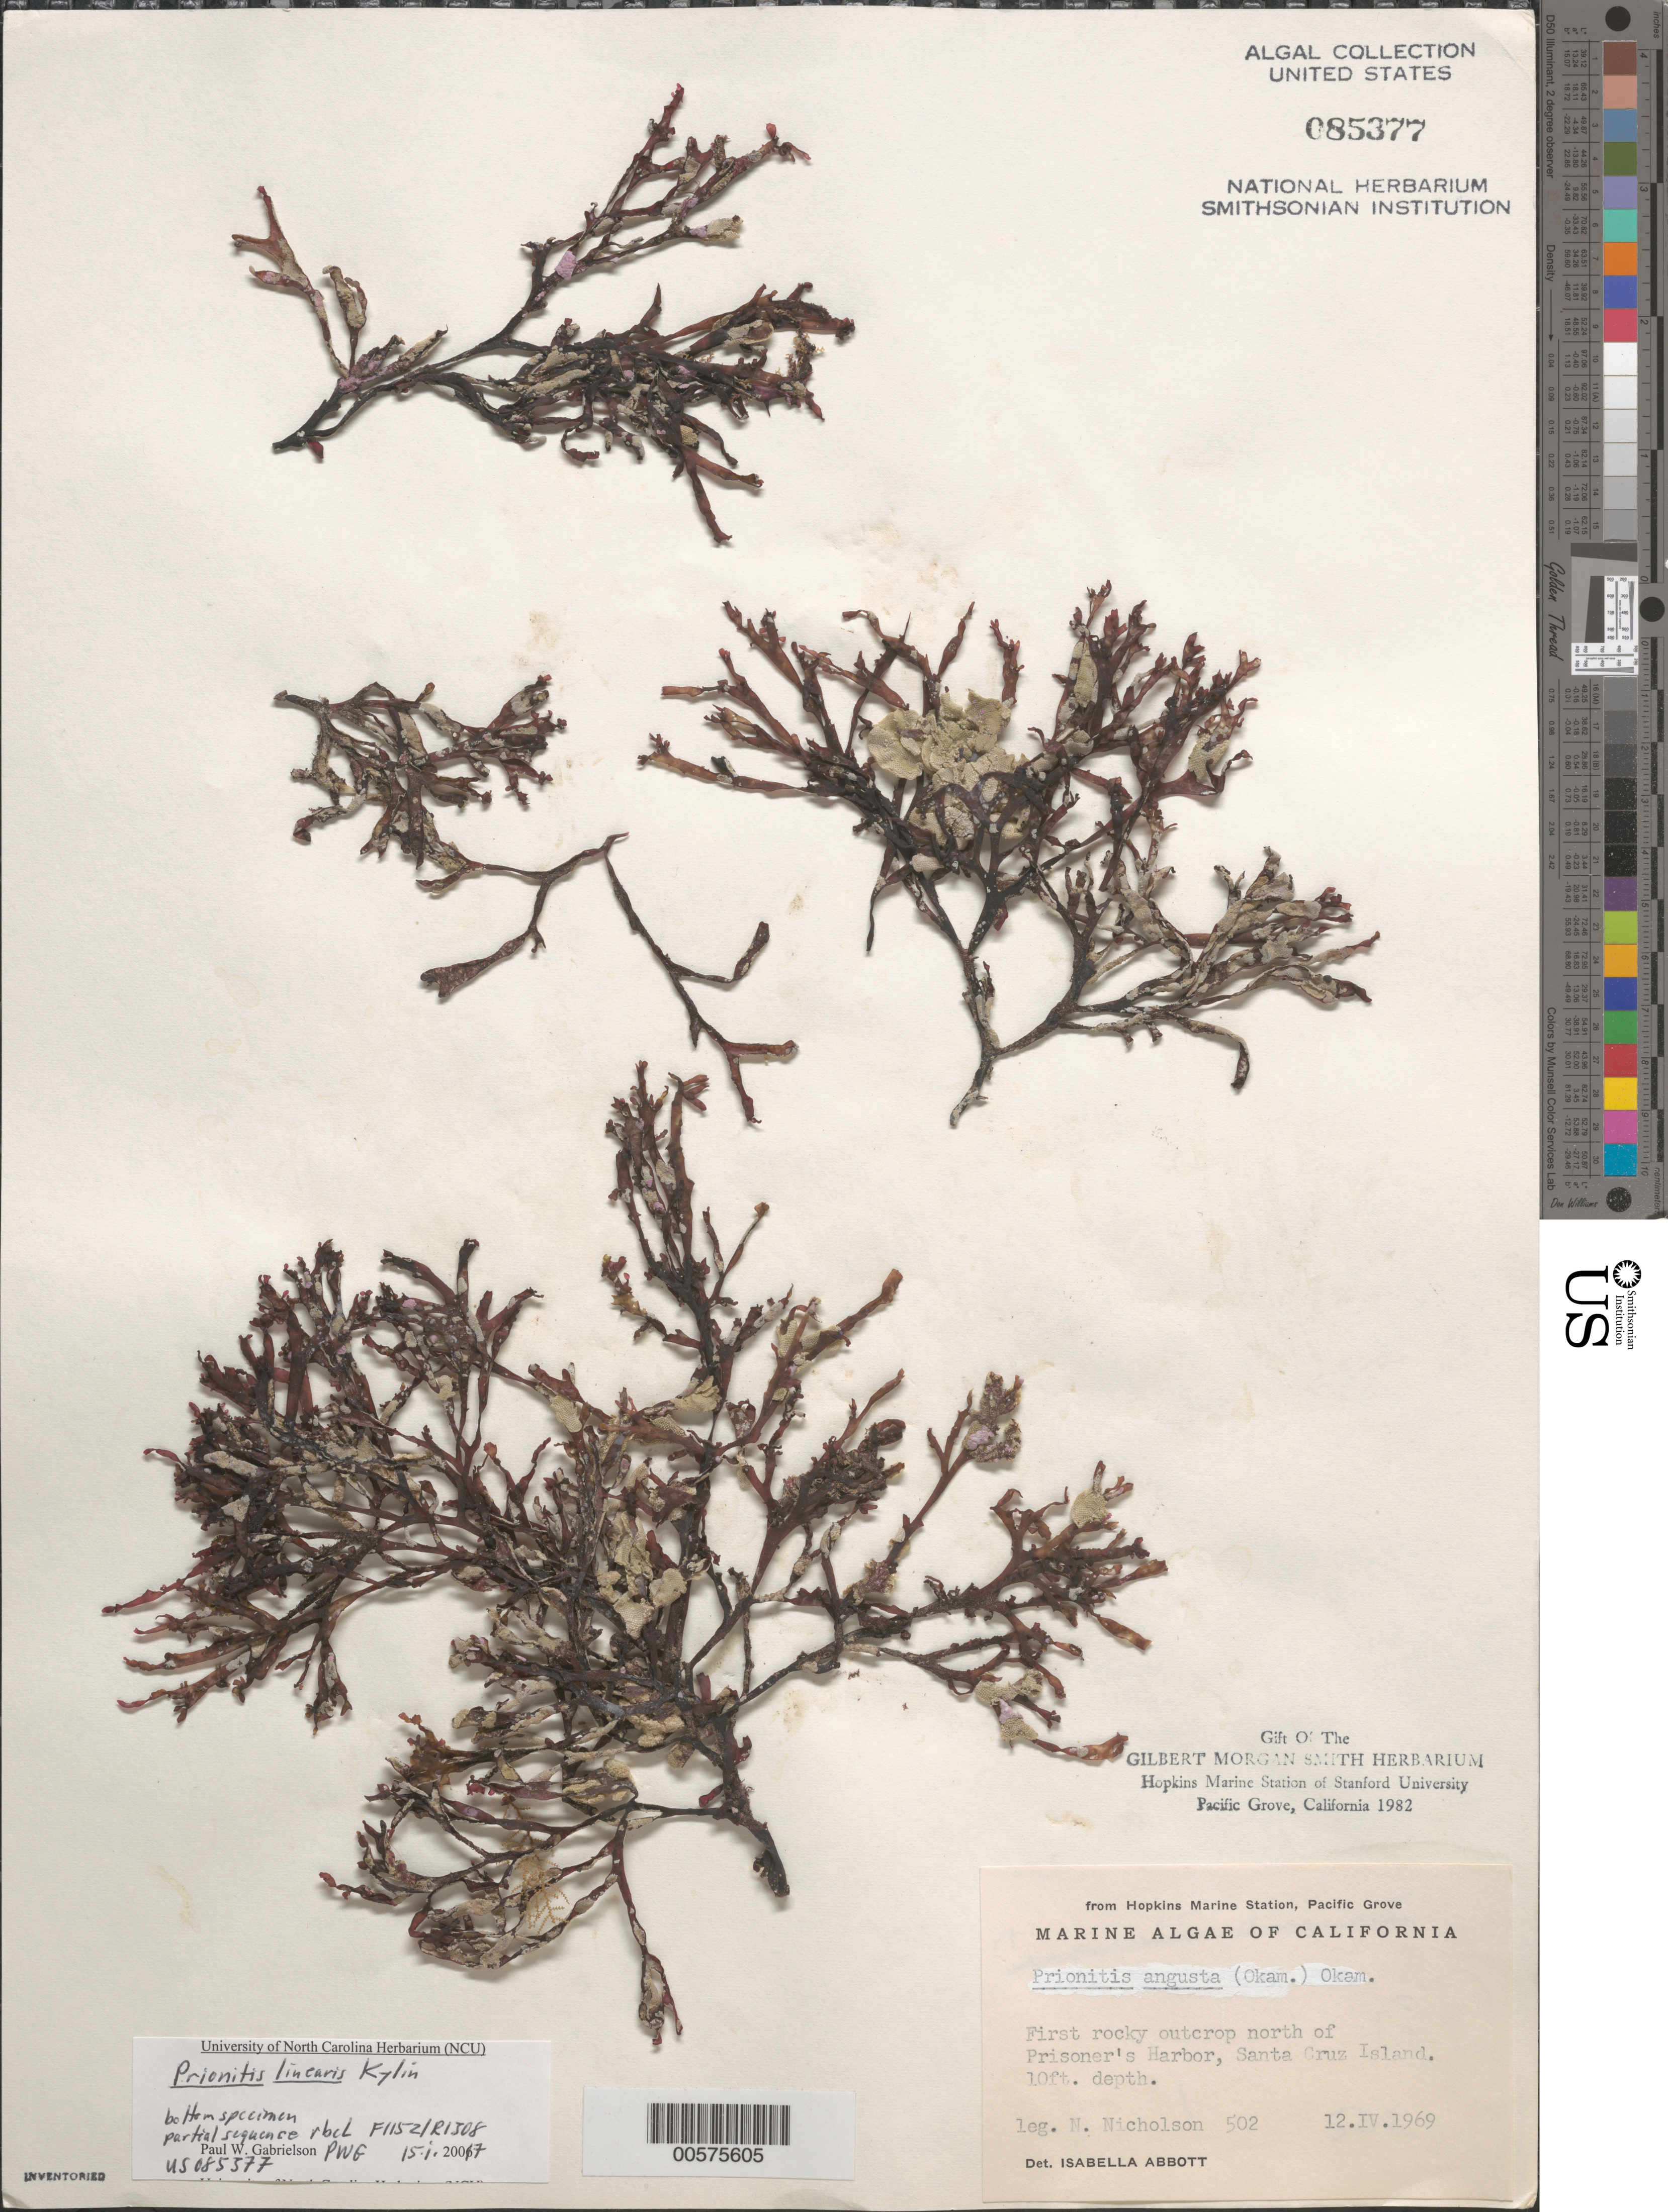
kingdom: Plantae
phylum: Rhodophyta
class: Florideophyceae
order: Cryptonemiales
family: Cryptonemiaceae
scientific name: Prionitis linearis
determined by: Gabrielson, P. W.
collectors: N. Nicholson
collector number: NLN 502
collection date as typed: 12 Apr 1969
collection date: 1969-04-12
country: United States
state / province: California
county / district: Santa Barbara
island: Santa Cruz Island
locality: North of Prisoner's Harbor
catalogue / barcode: US 85377